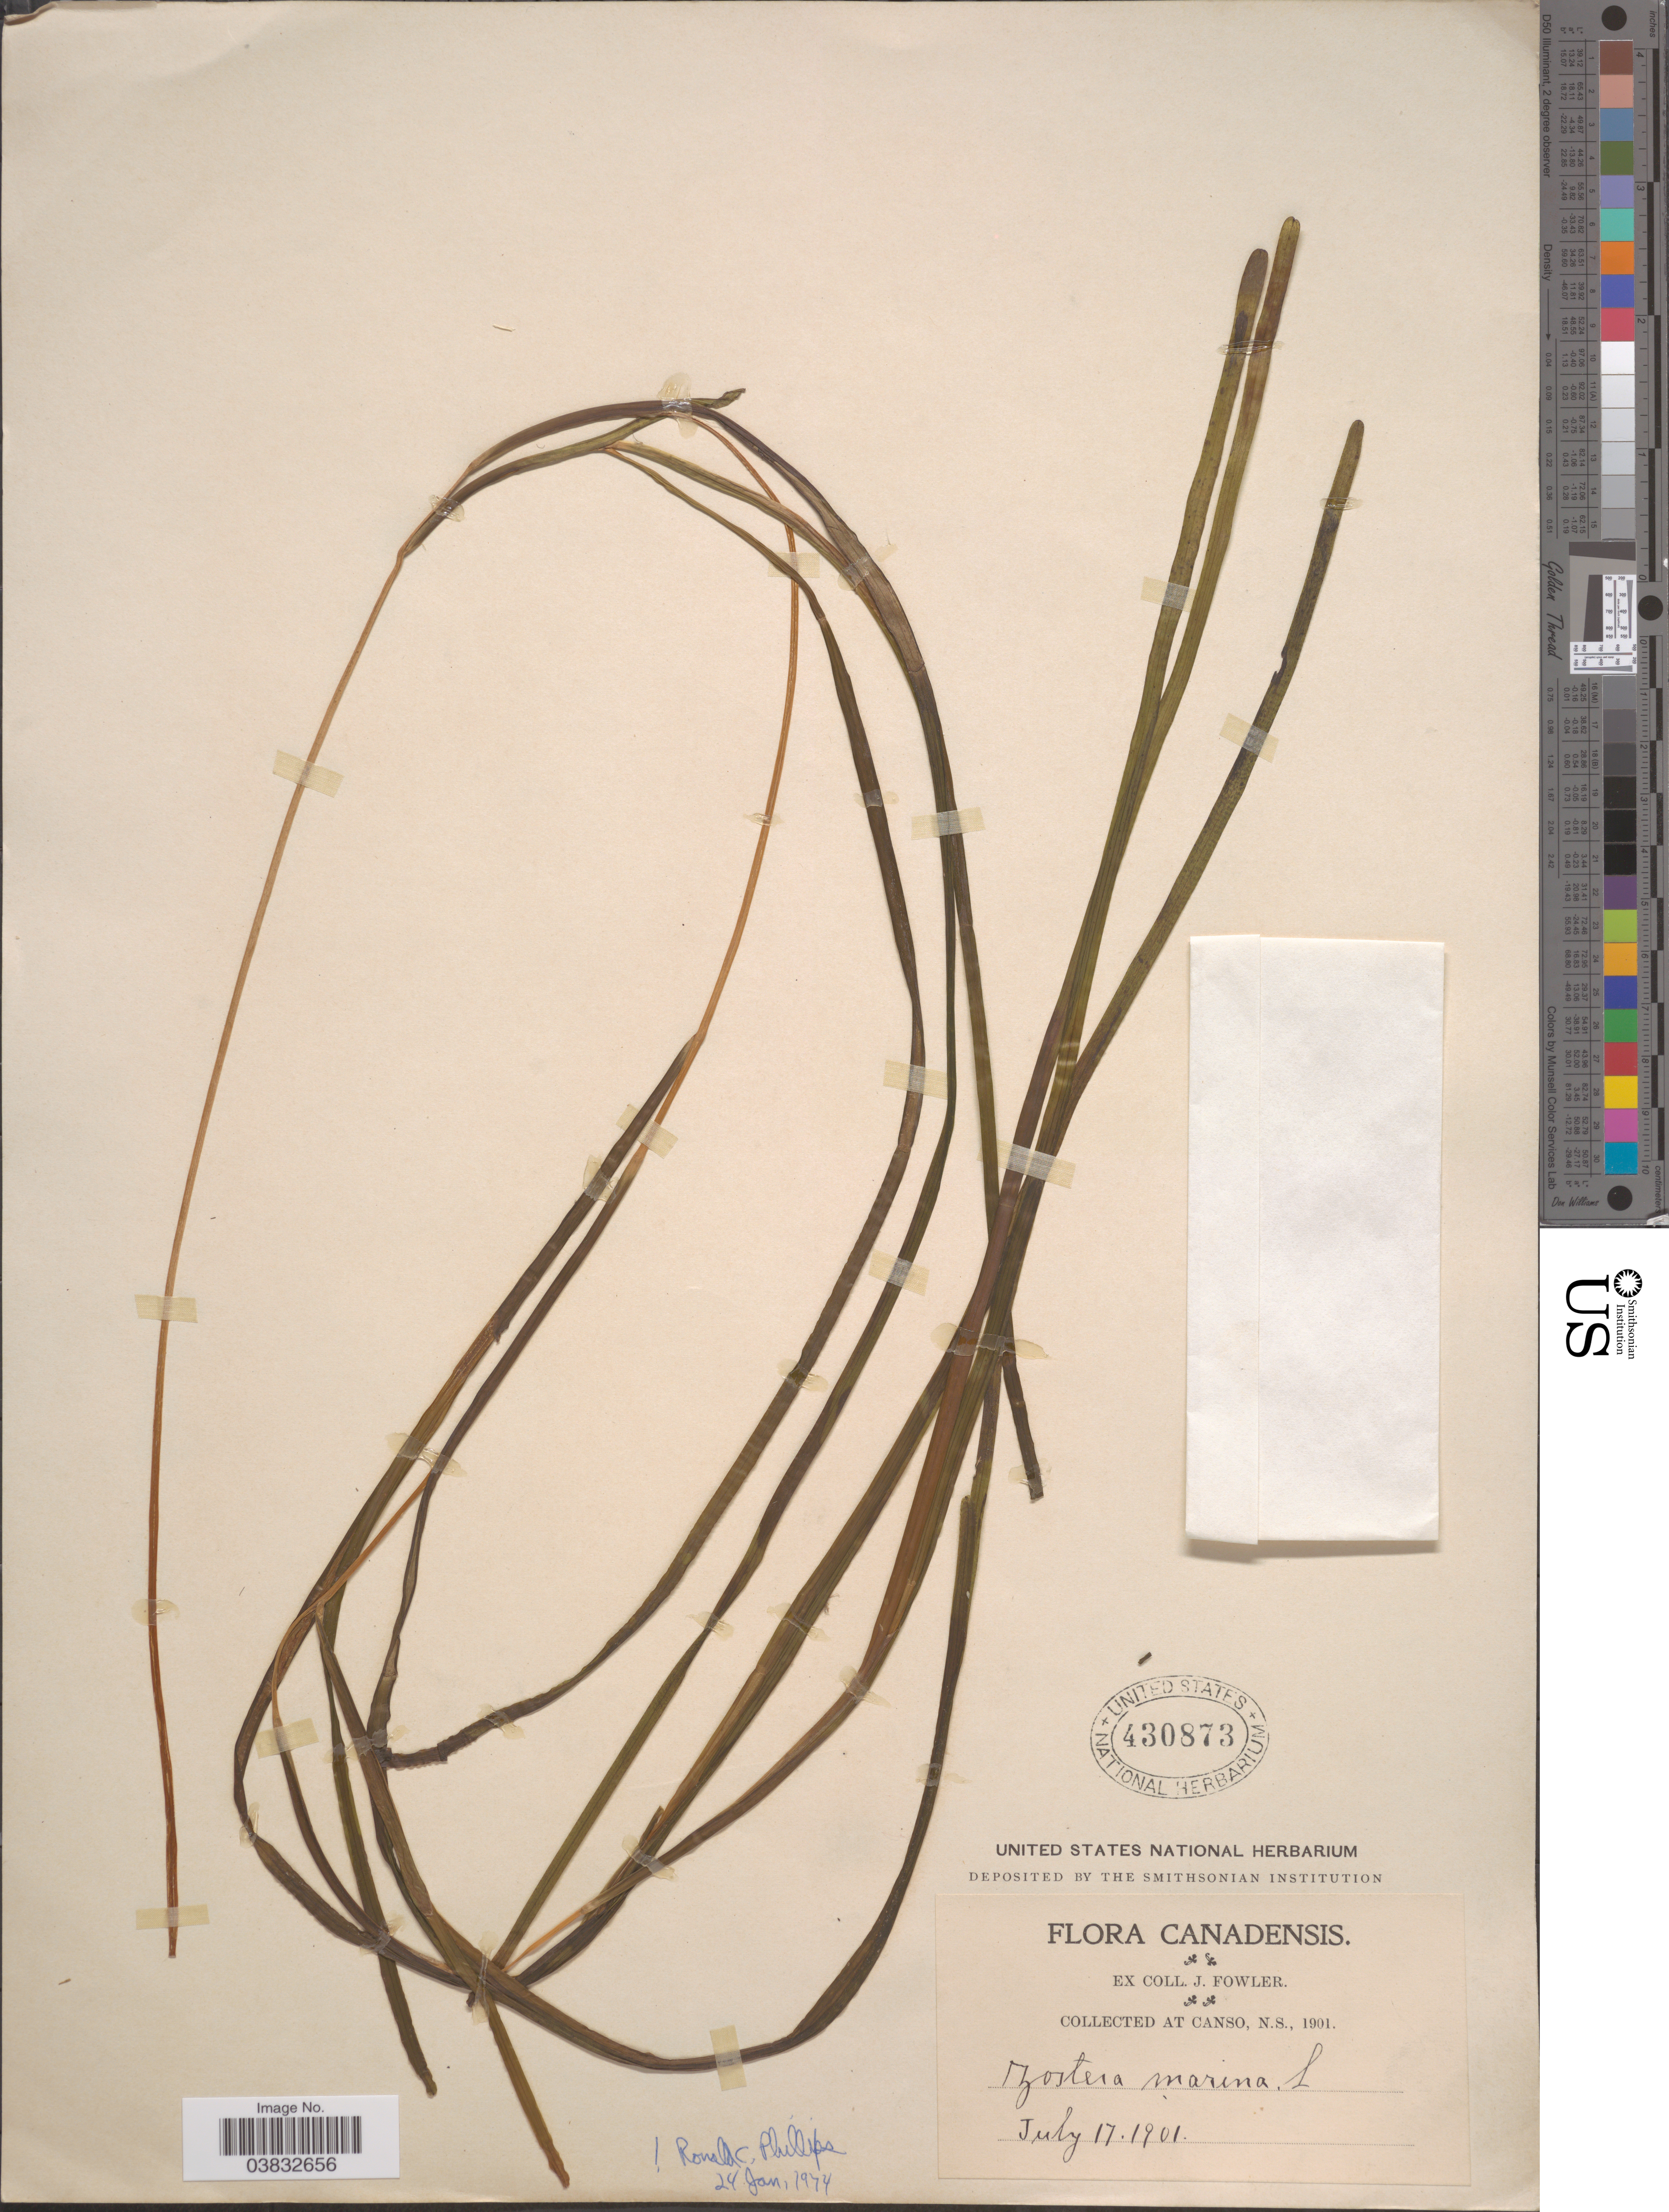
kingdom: Plantae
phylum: Tracheophyta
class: Liliopsida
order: Alismatales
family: Zosteraceae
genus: Zostera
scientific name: Zostera marina var. typica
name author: L.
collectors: J. Fowler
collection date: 1901-07-17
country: Canada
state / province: Nova Scotia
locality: Canso.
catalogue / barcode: US 430873